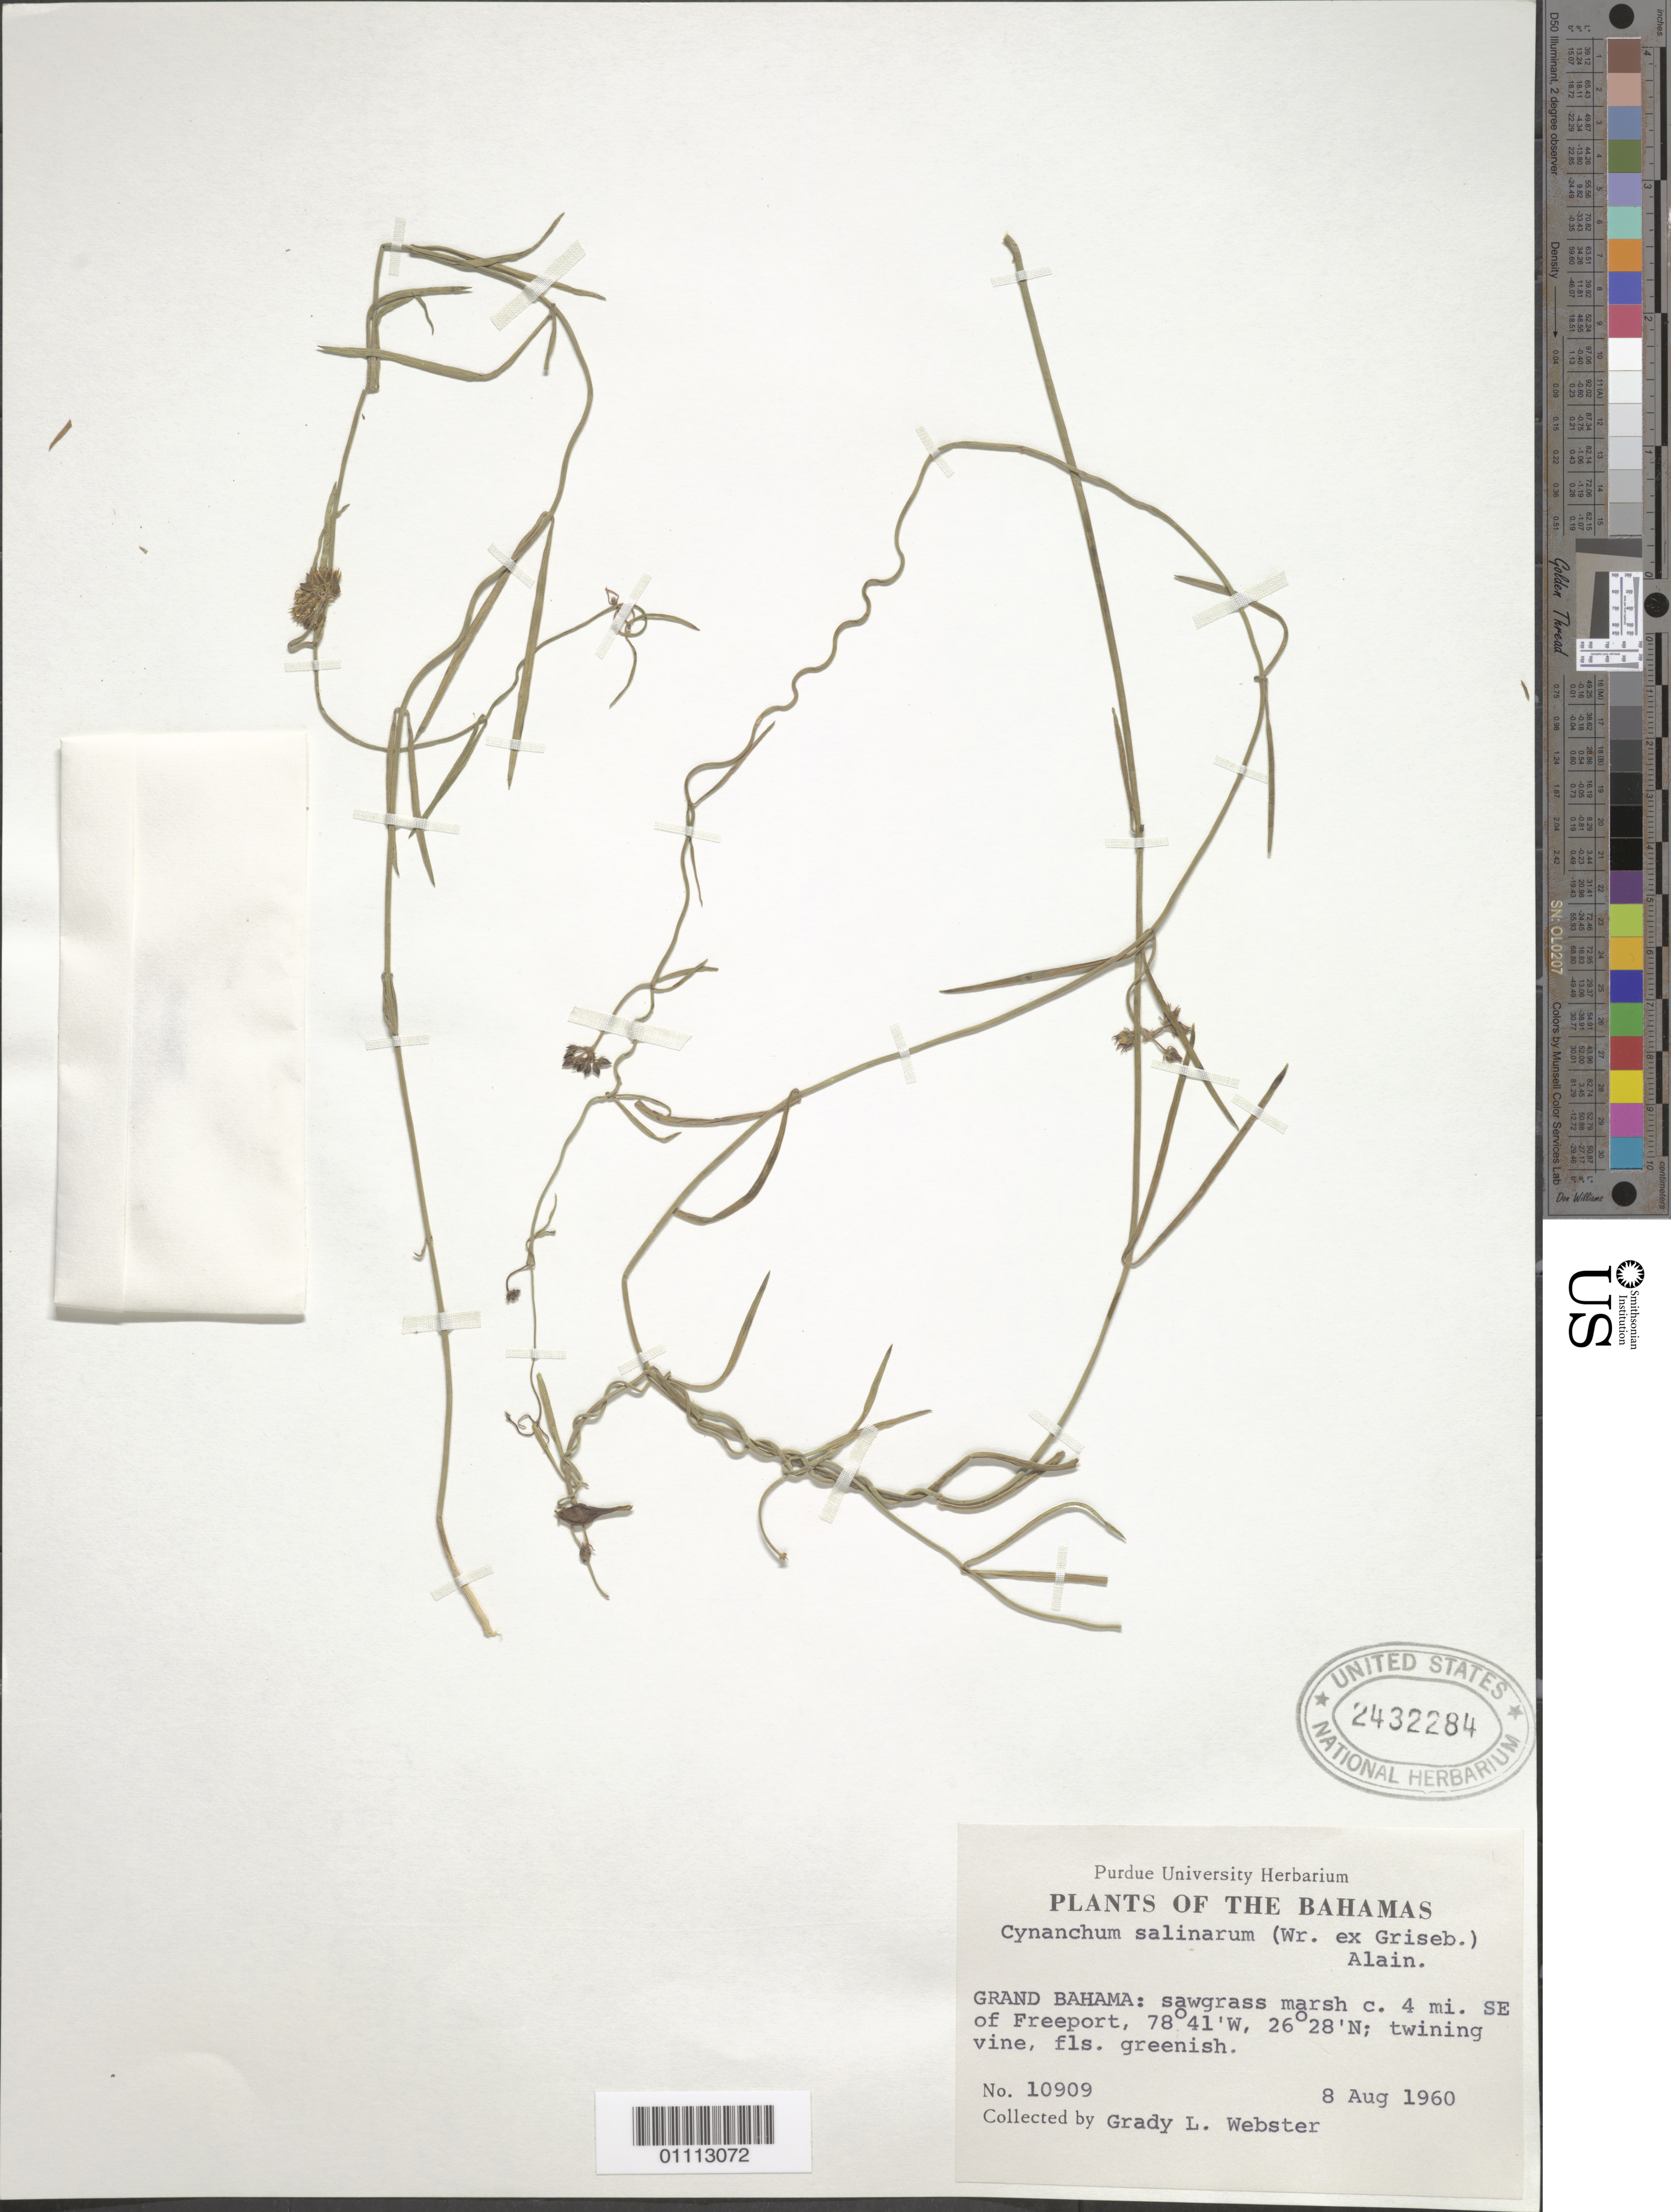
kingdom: Plantae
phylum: Tracheophyta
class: Magnoliopsida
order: Gentianales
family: Apocynaceae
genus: Cynanchum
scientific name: Cynanchum salinarum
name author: (Griseb.) Alain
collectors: G. L. Webster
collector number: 10909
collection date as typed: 08 Aug 1960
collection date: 1960-08-08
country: Bahamas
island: Grand Bahama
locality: Sawgrass marsh c. 4 mi. SE of Freeport.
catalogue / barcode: US 2432284